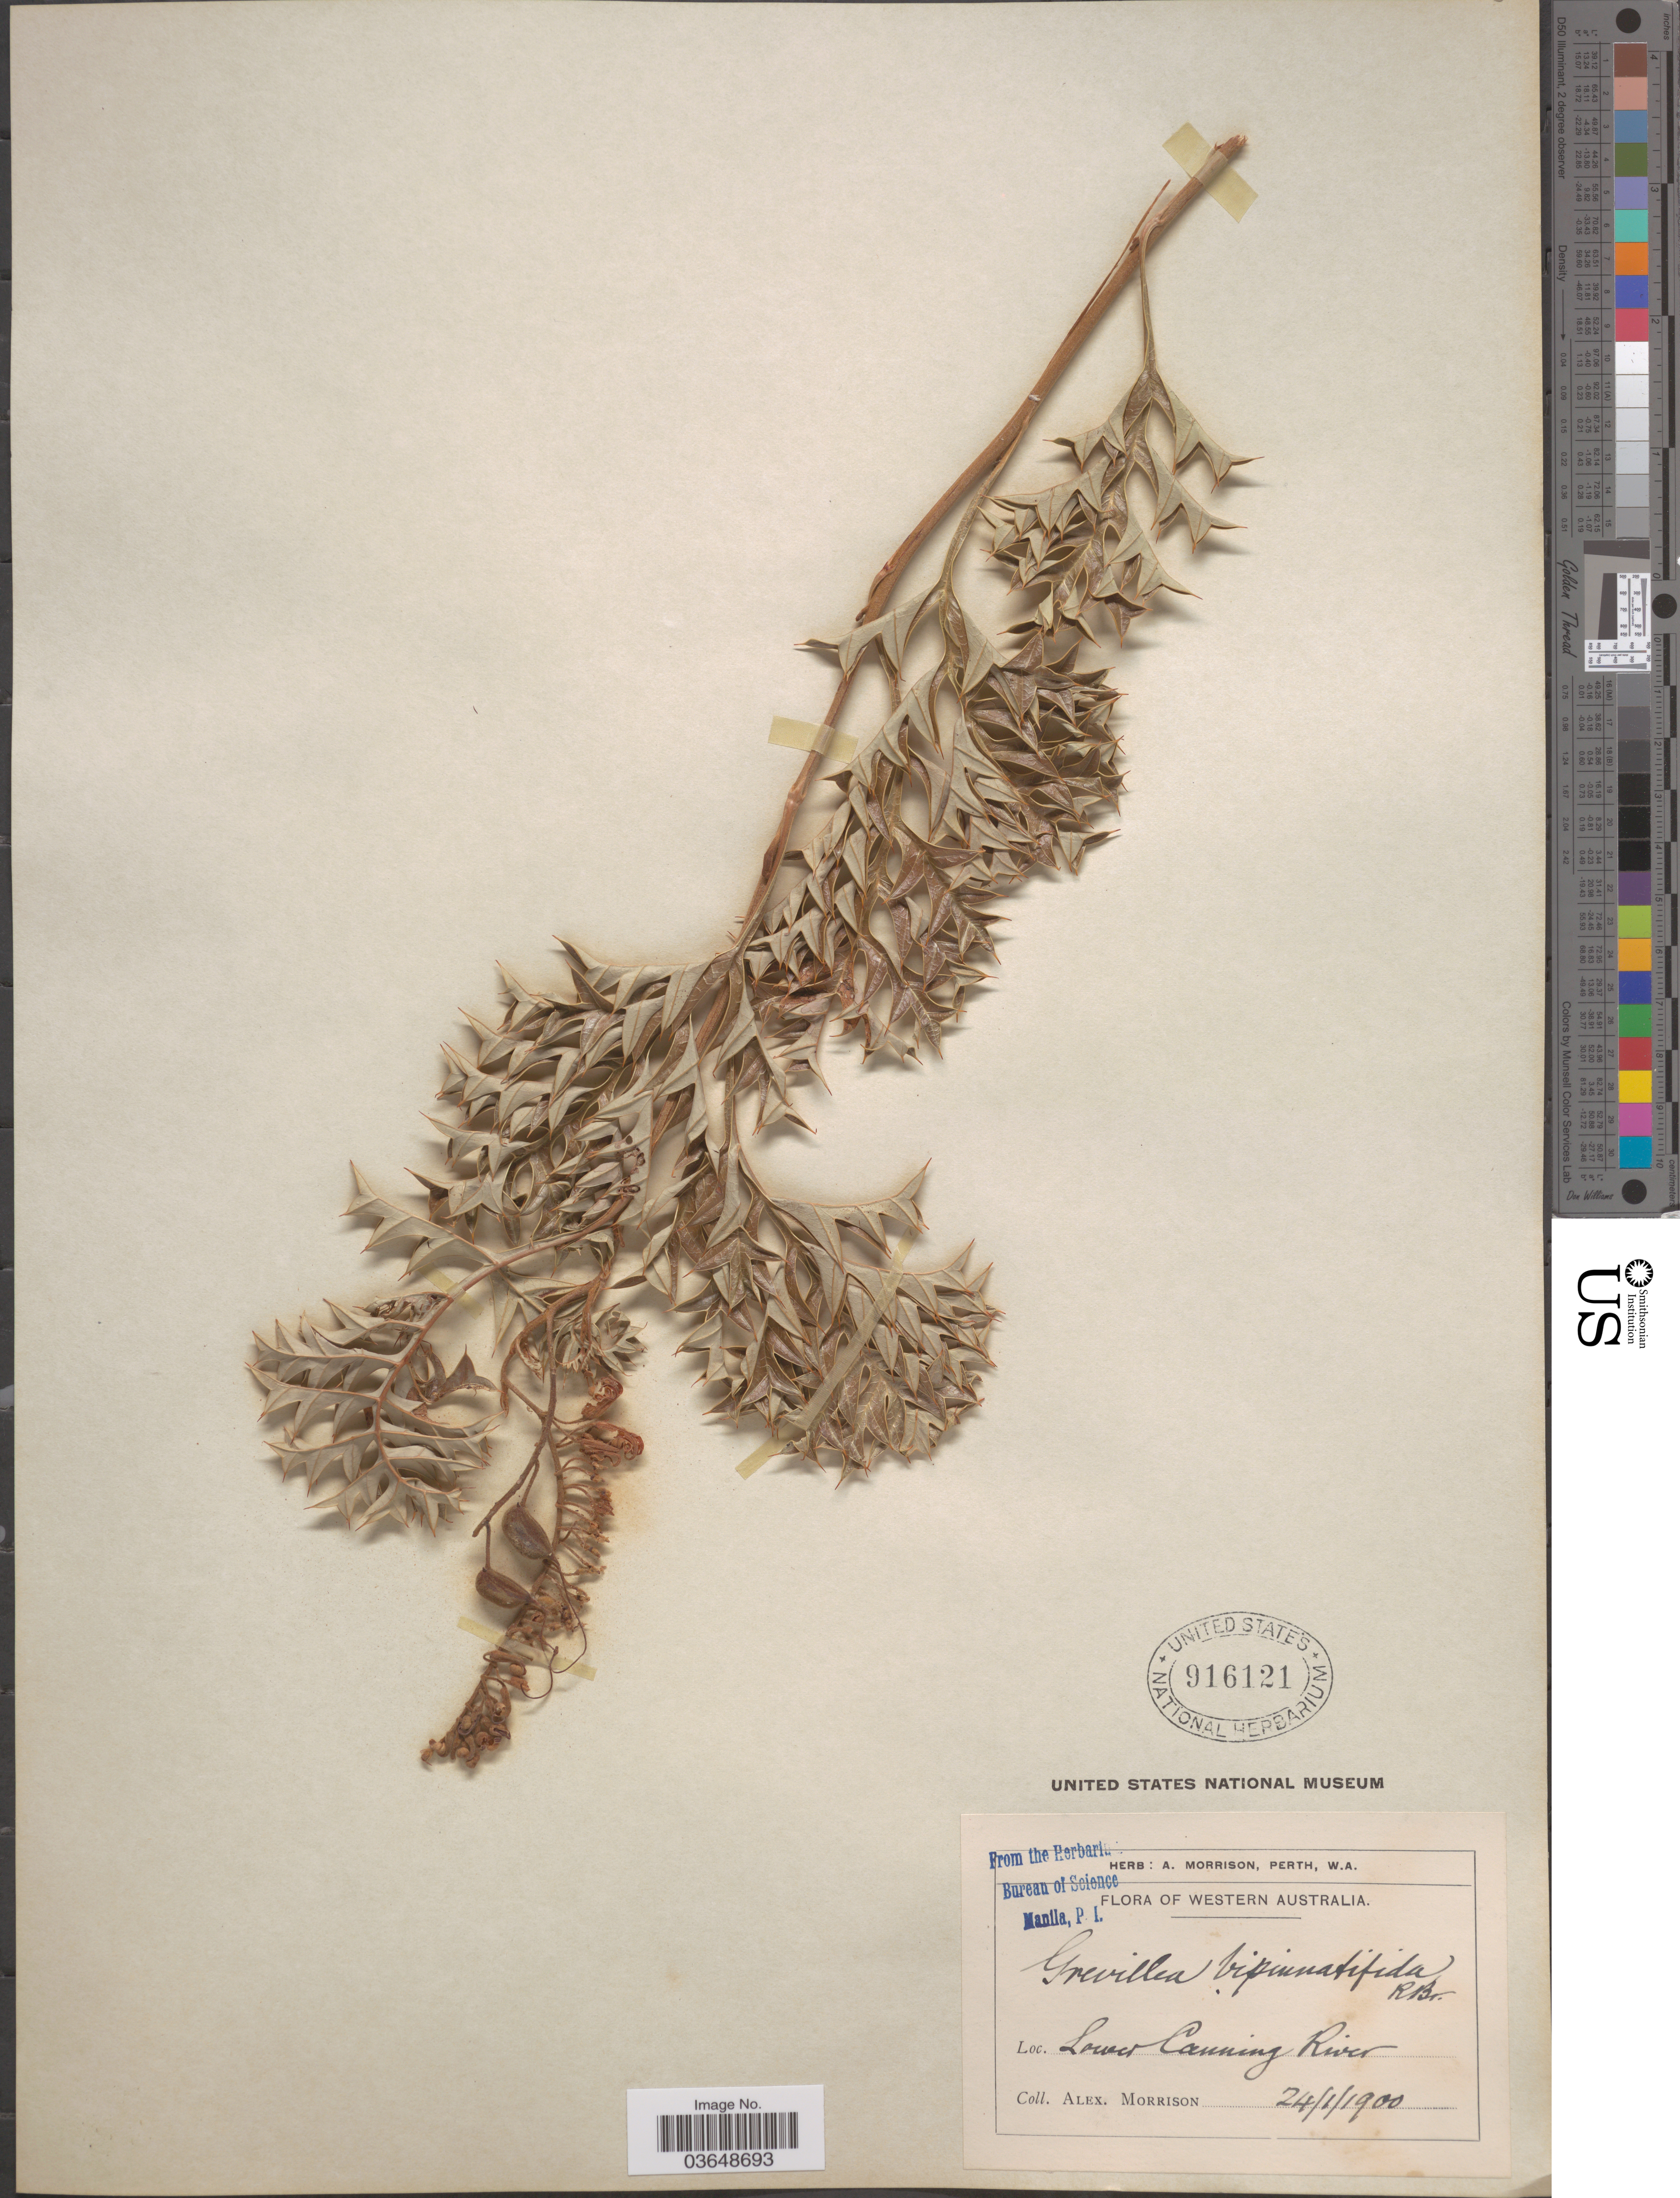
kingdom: Plantae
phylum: Tracheophyta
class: Magnoliopsida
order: Proteales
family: Proteaceae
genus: Grevillea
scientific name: Grevillea bipinnatifida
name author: R. Br.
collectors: A. Morrison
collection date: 1900-01-24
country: Australia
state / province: Western Australia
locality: Lower Canning River.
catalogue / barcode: US 916121